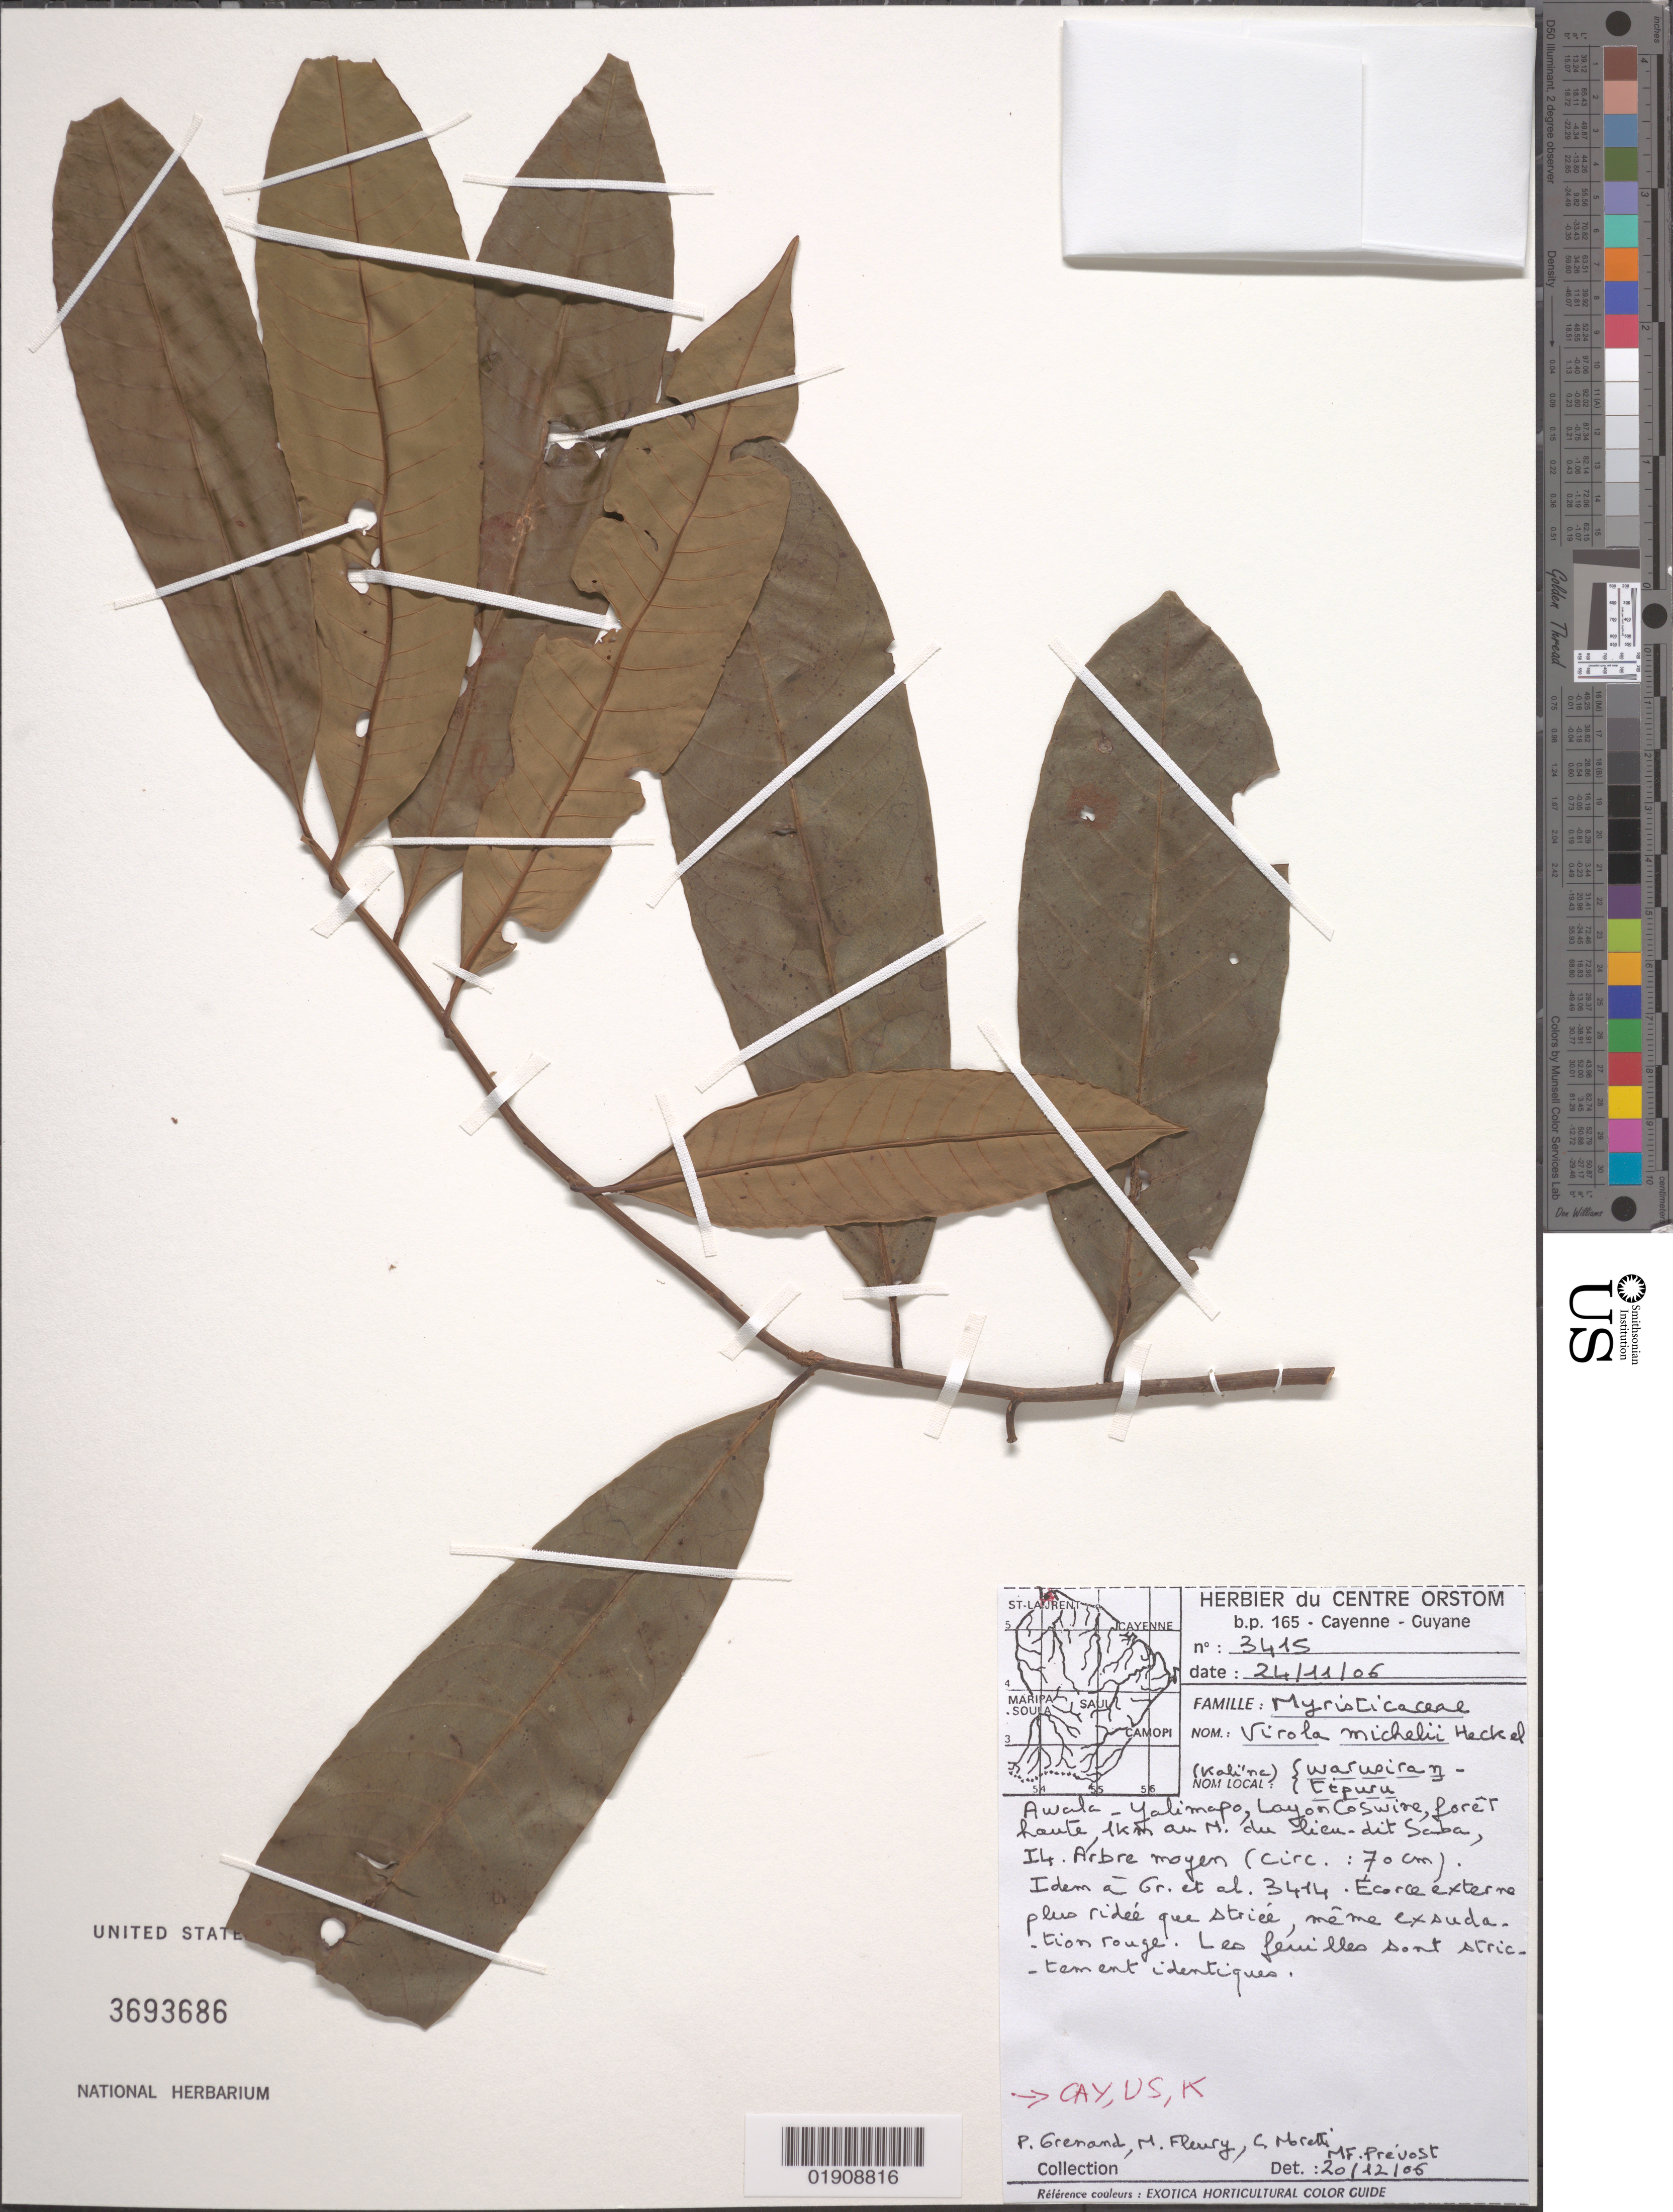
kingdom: Plantae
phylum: Tracheophyta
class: Magnoliopsida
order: Magnoliales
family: Myristicaceae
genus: Virola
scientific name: Virola michelii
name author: Heckel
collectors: P. Grenand, M. Fleury & C. Moretti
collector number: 3415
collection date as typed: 24 November 2006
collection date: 2006-11-24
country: French Guiana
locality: Awala-Yalimapo, Crique Coswine, pinotiere du lieu-dit Saba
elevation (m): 200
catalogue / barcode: US 3693686